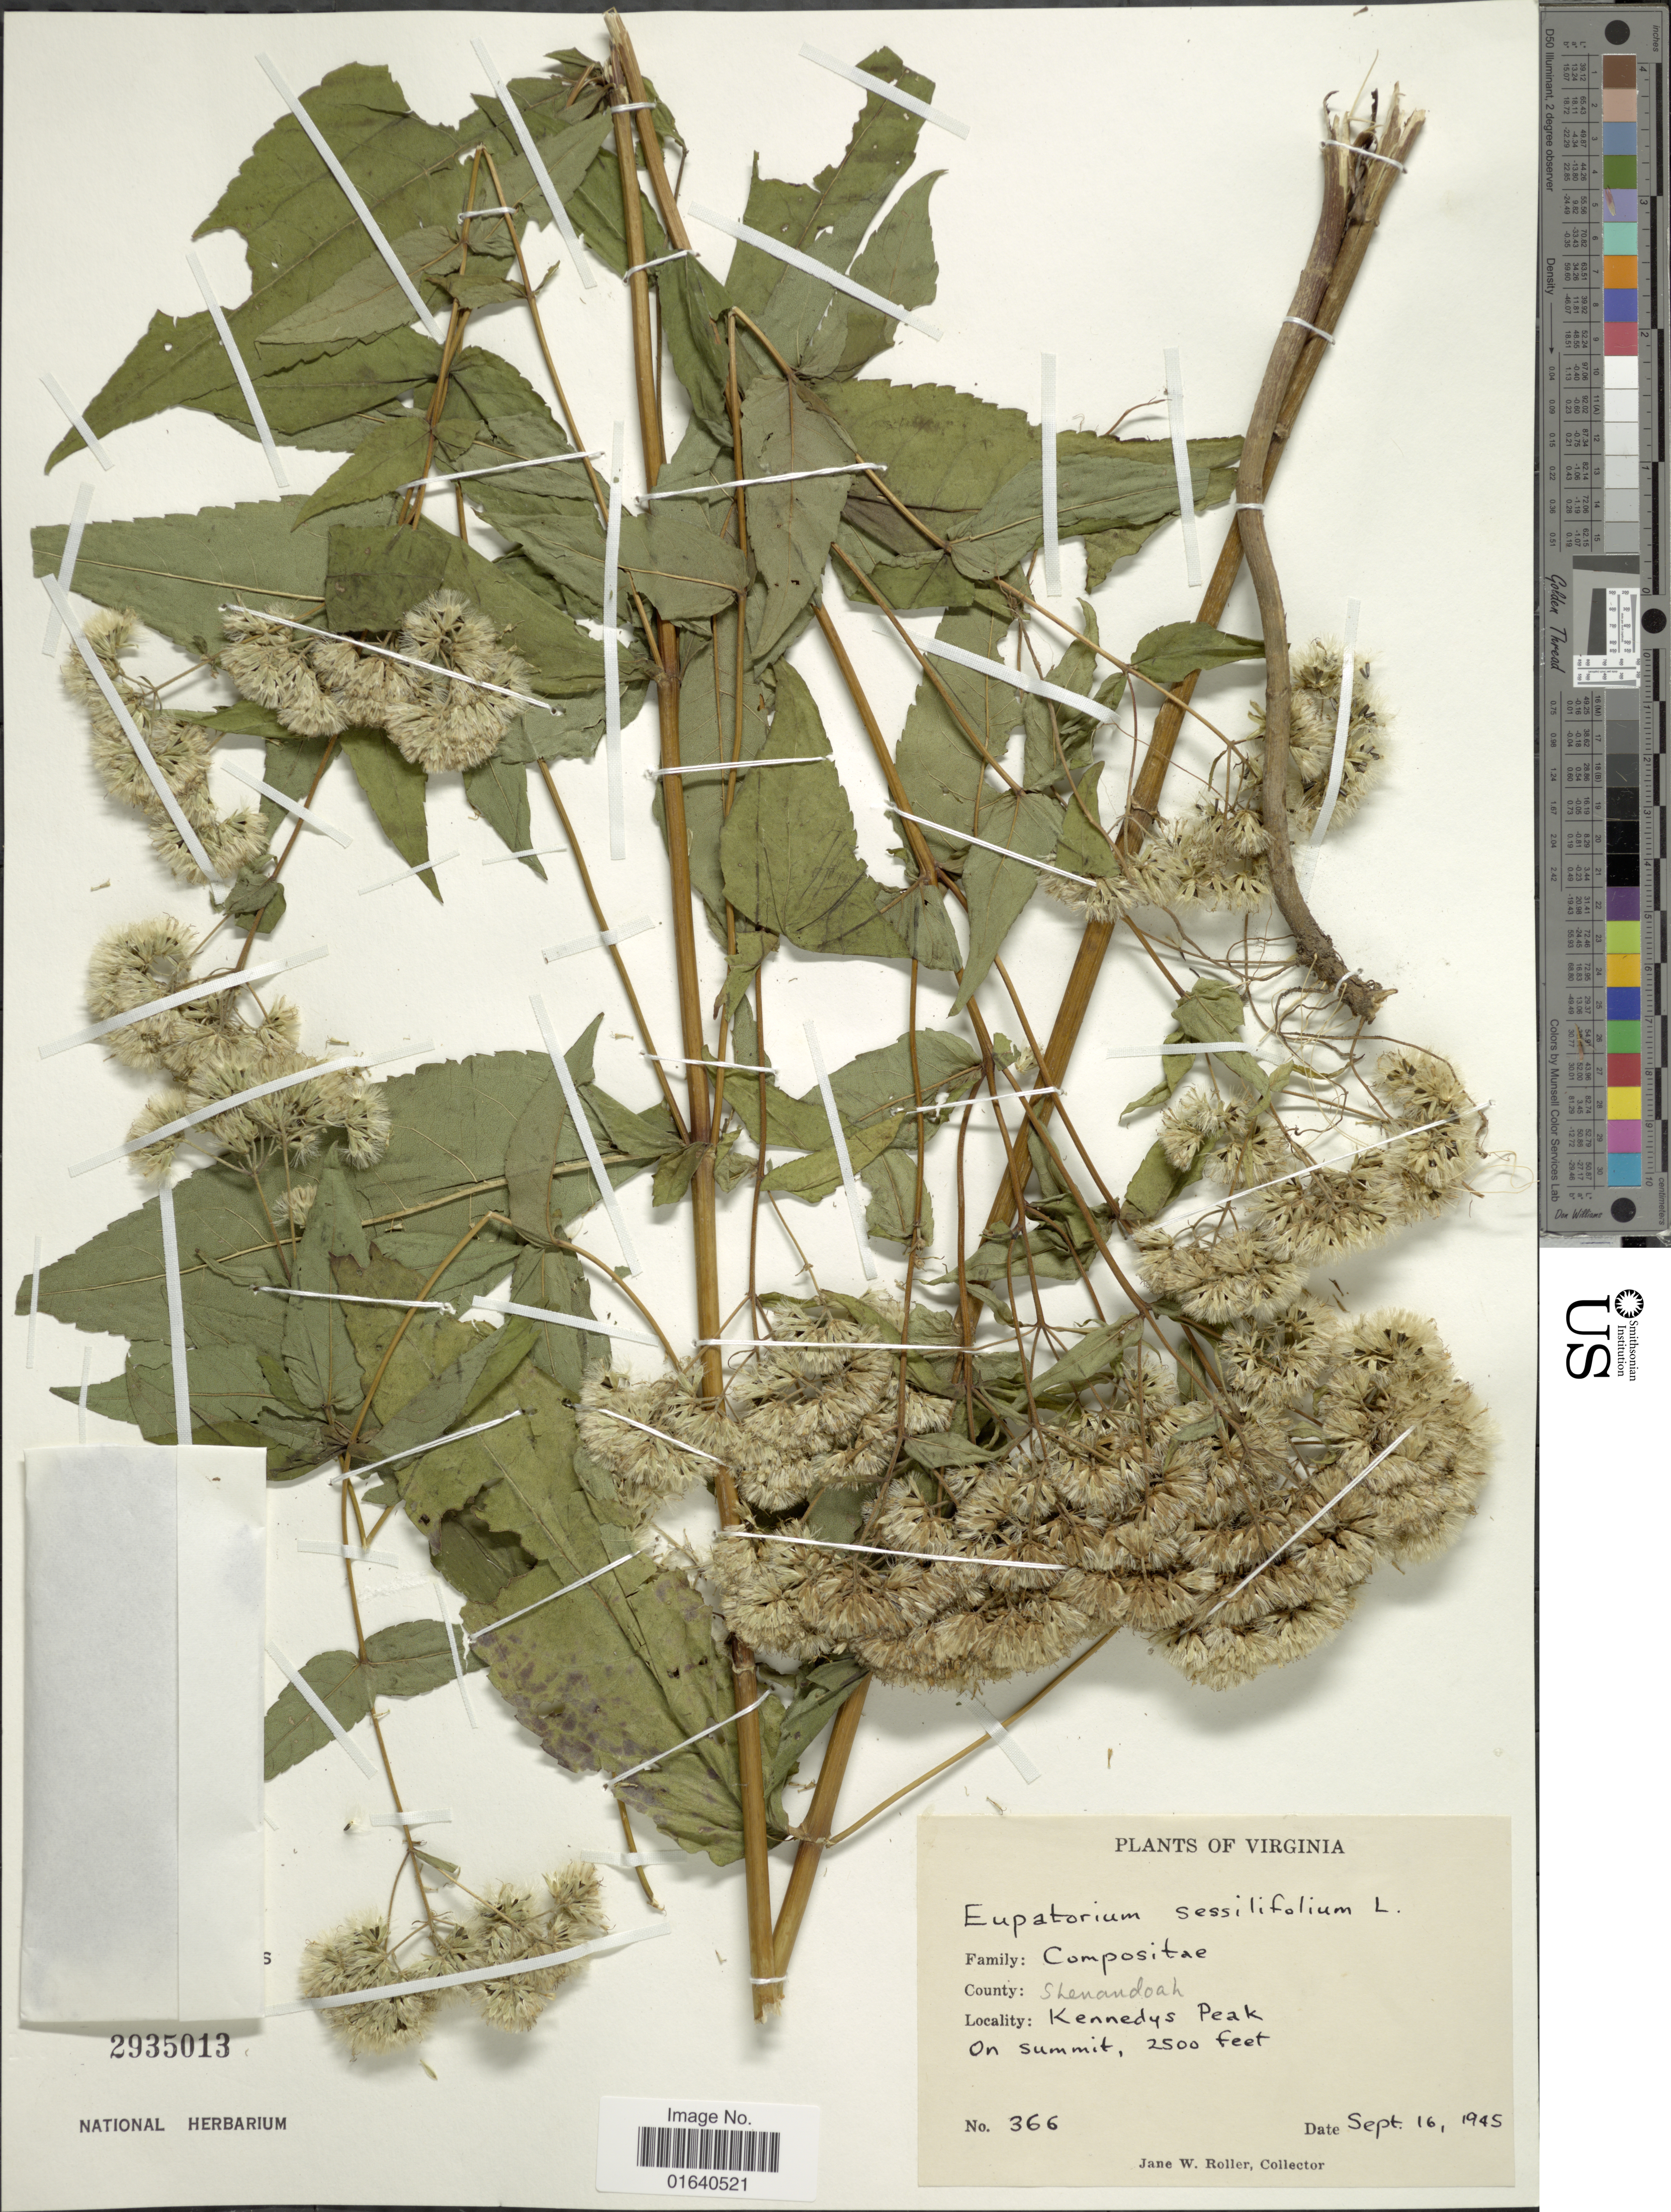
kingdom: Plantae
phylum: Tracheophyta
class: Magnoliopsida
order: Asterales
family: Asteraceae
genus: Eupatorium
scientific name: Eupatorium sessilifolium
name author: L.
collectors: J. W. Roller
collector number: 366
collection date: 1945-09-16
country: United States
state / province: Virginia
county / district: Shenandoah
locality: County: Shenandoah, kennedys peak, On summit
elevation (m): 762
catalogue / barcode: US 2935013